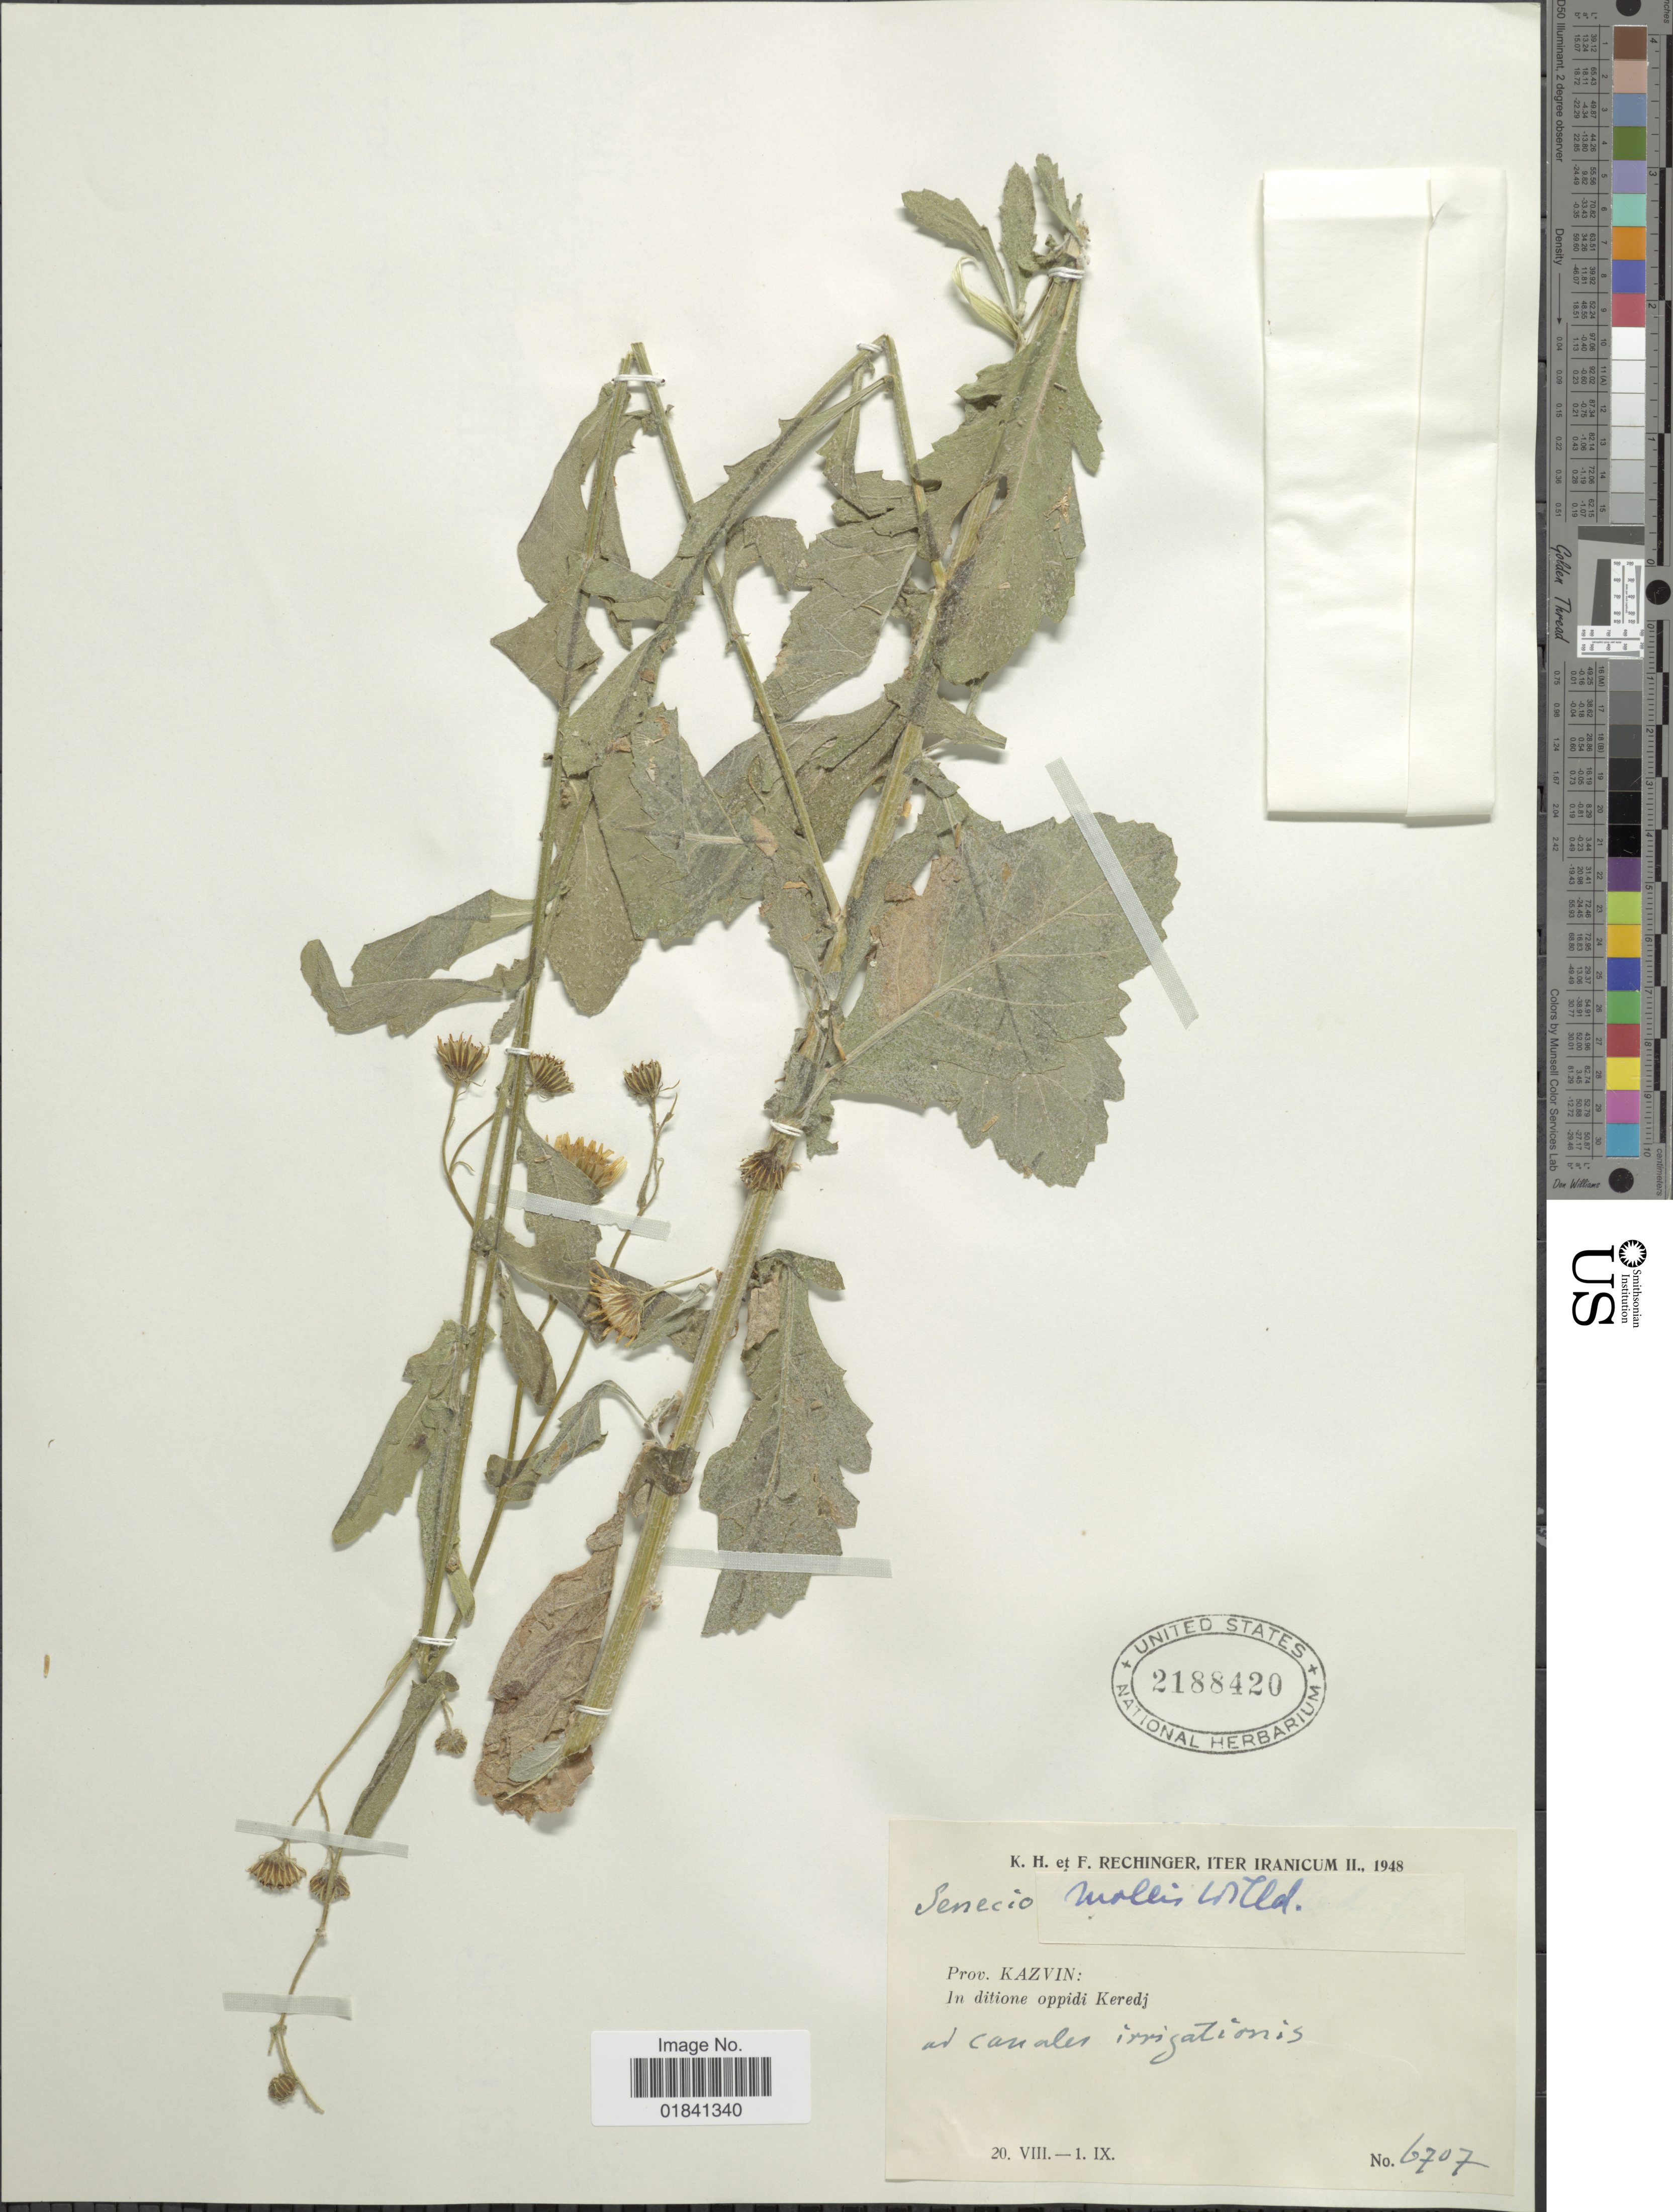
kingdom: Plantae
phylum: Tracheophyta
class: Magnoliopsida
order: Asterales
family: Asteraceae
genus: Senecio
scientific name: Senecio mollis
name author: Willd.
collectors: K. H. Rechinger & F. Rechinger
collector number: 6707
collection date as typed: Transcribed d/m/y: 20/8/9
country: Iran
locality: Prov. Kazvin, in ditione oppidi Keredj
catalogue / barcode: US 2188420